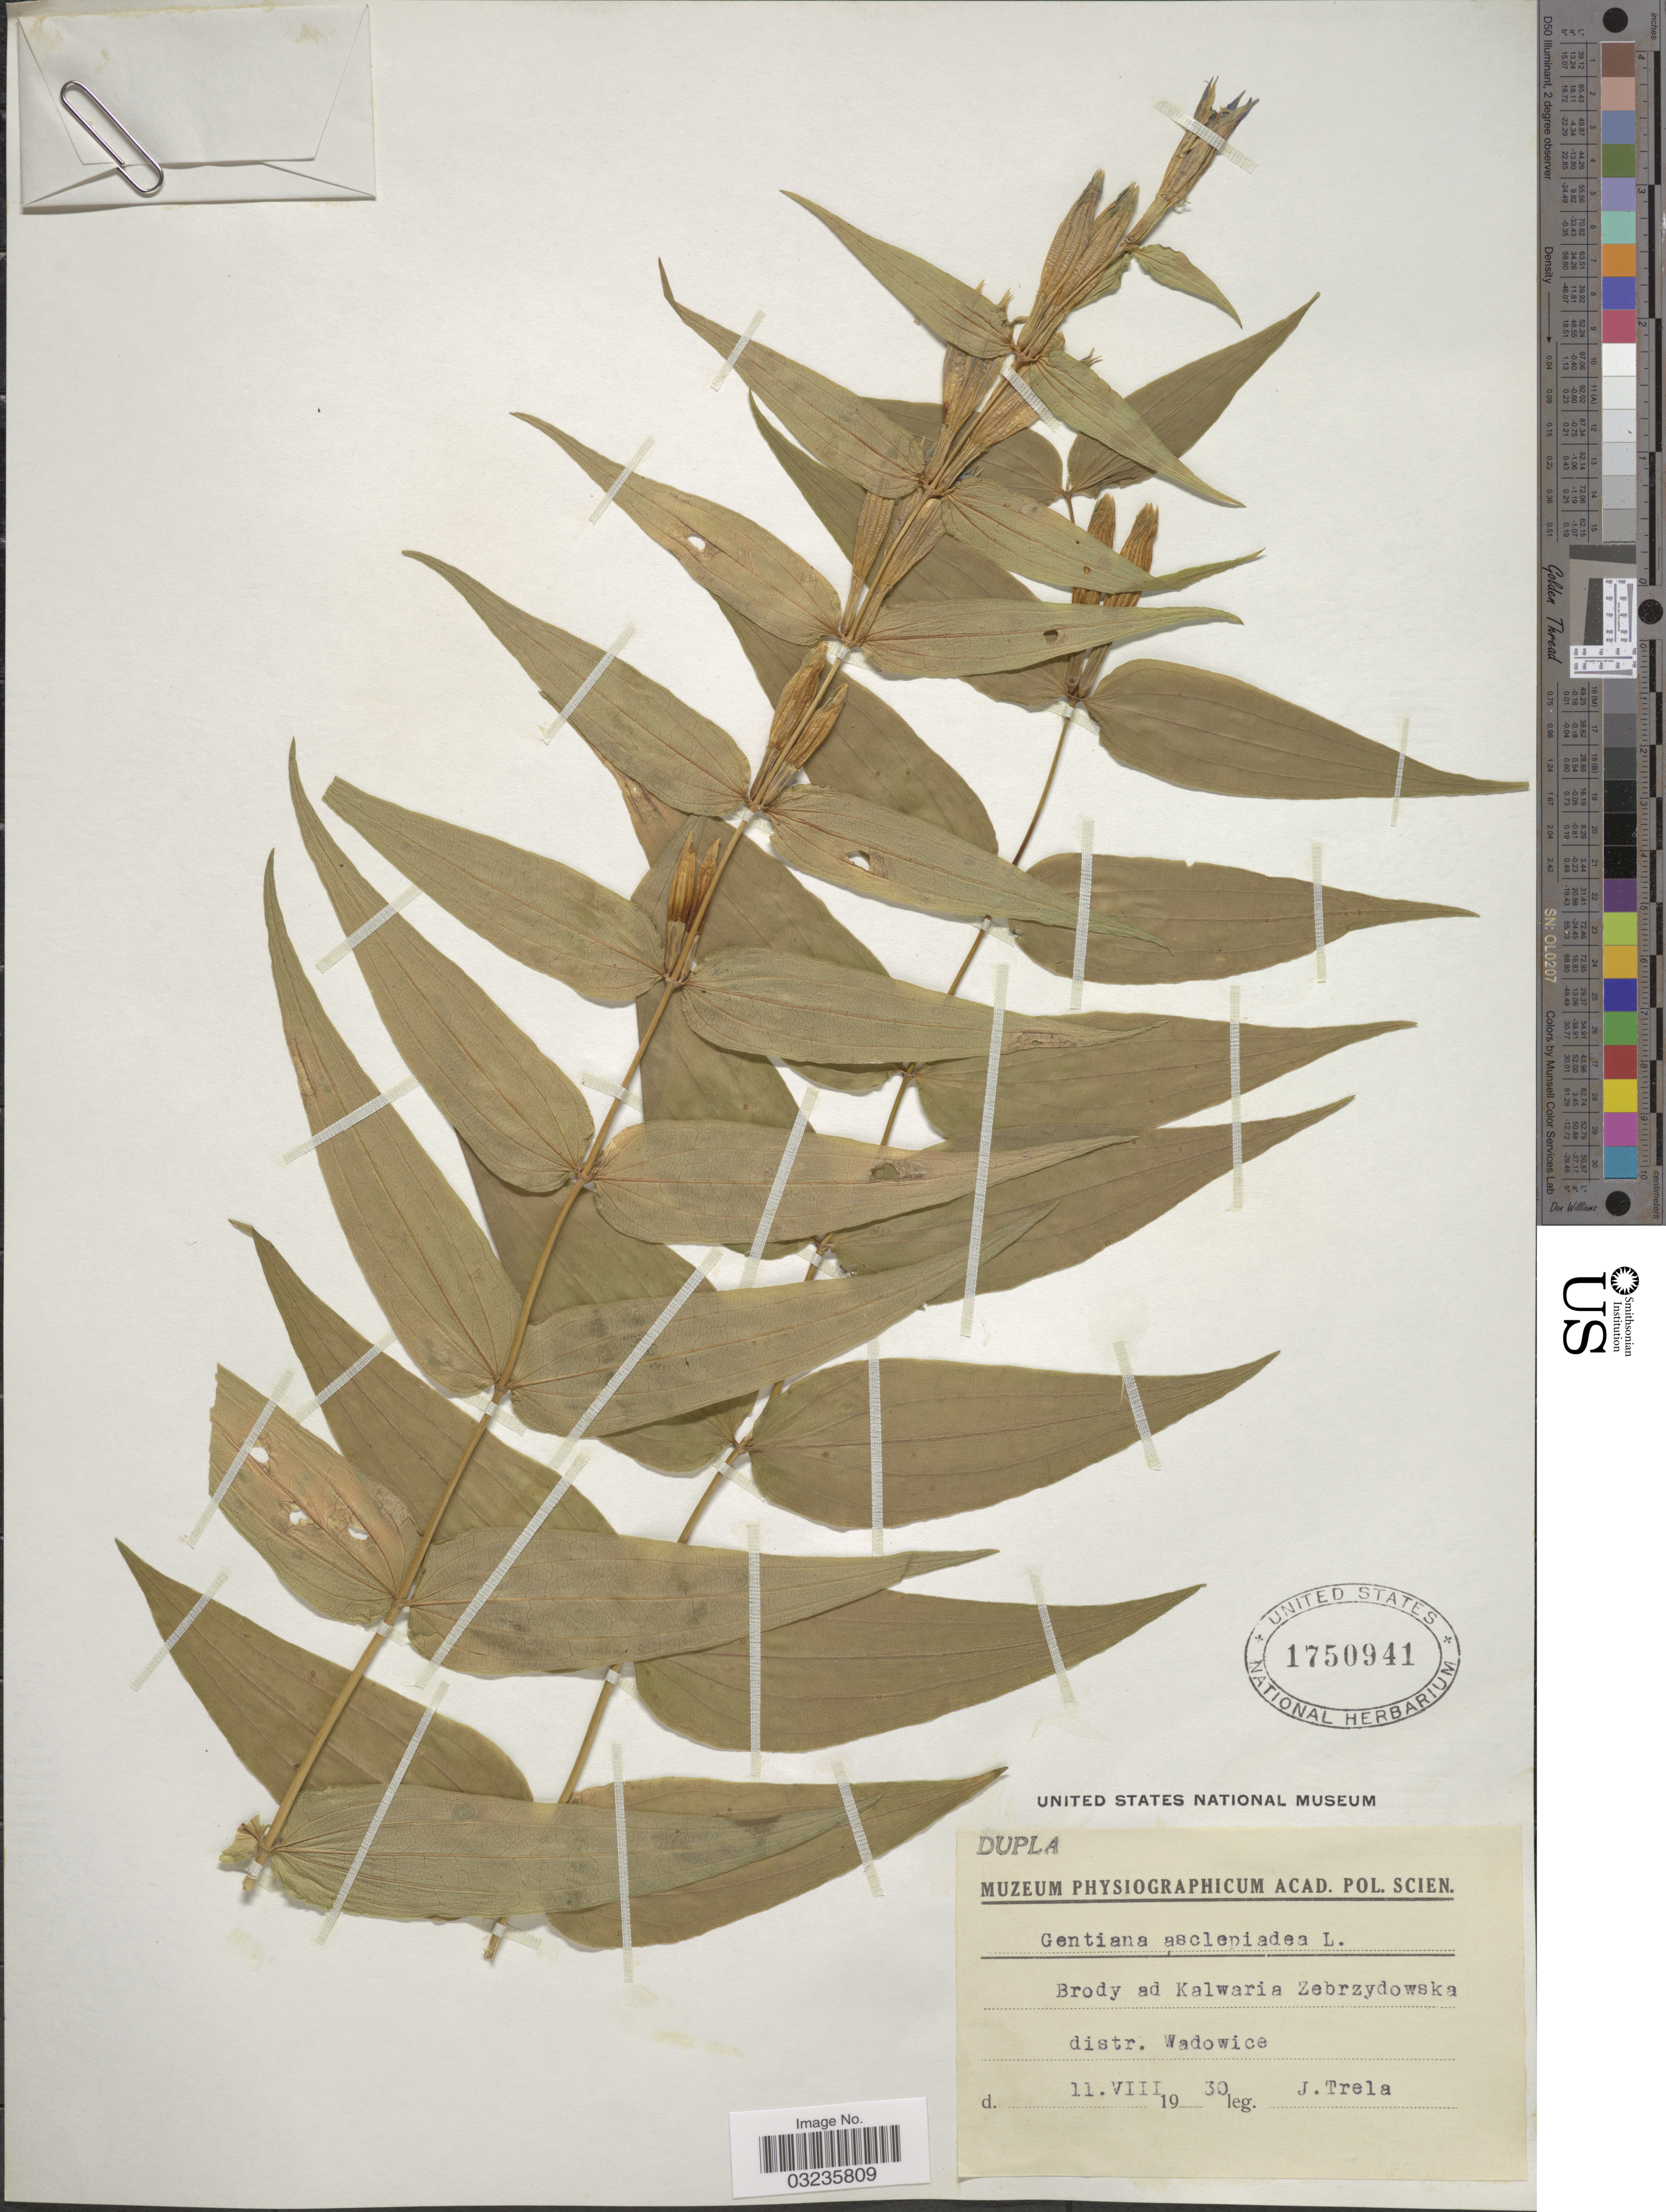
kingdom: Plantae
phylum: Tracheophyta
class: Magnoliopsida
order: Gentianales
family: Gentianaceae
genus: Gentiana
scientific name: Gentiana asclepiadea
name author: L.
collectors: J. Trela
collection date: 1930-08-11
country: Poland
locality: Brody ad Kalwaria Zebrzydowska distr. Wadowice.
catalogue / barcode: US 1750941